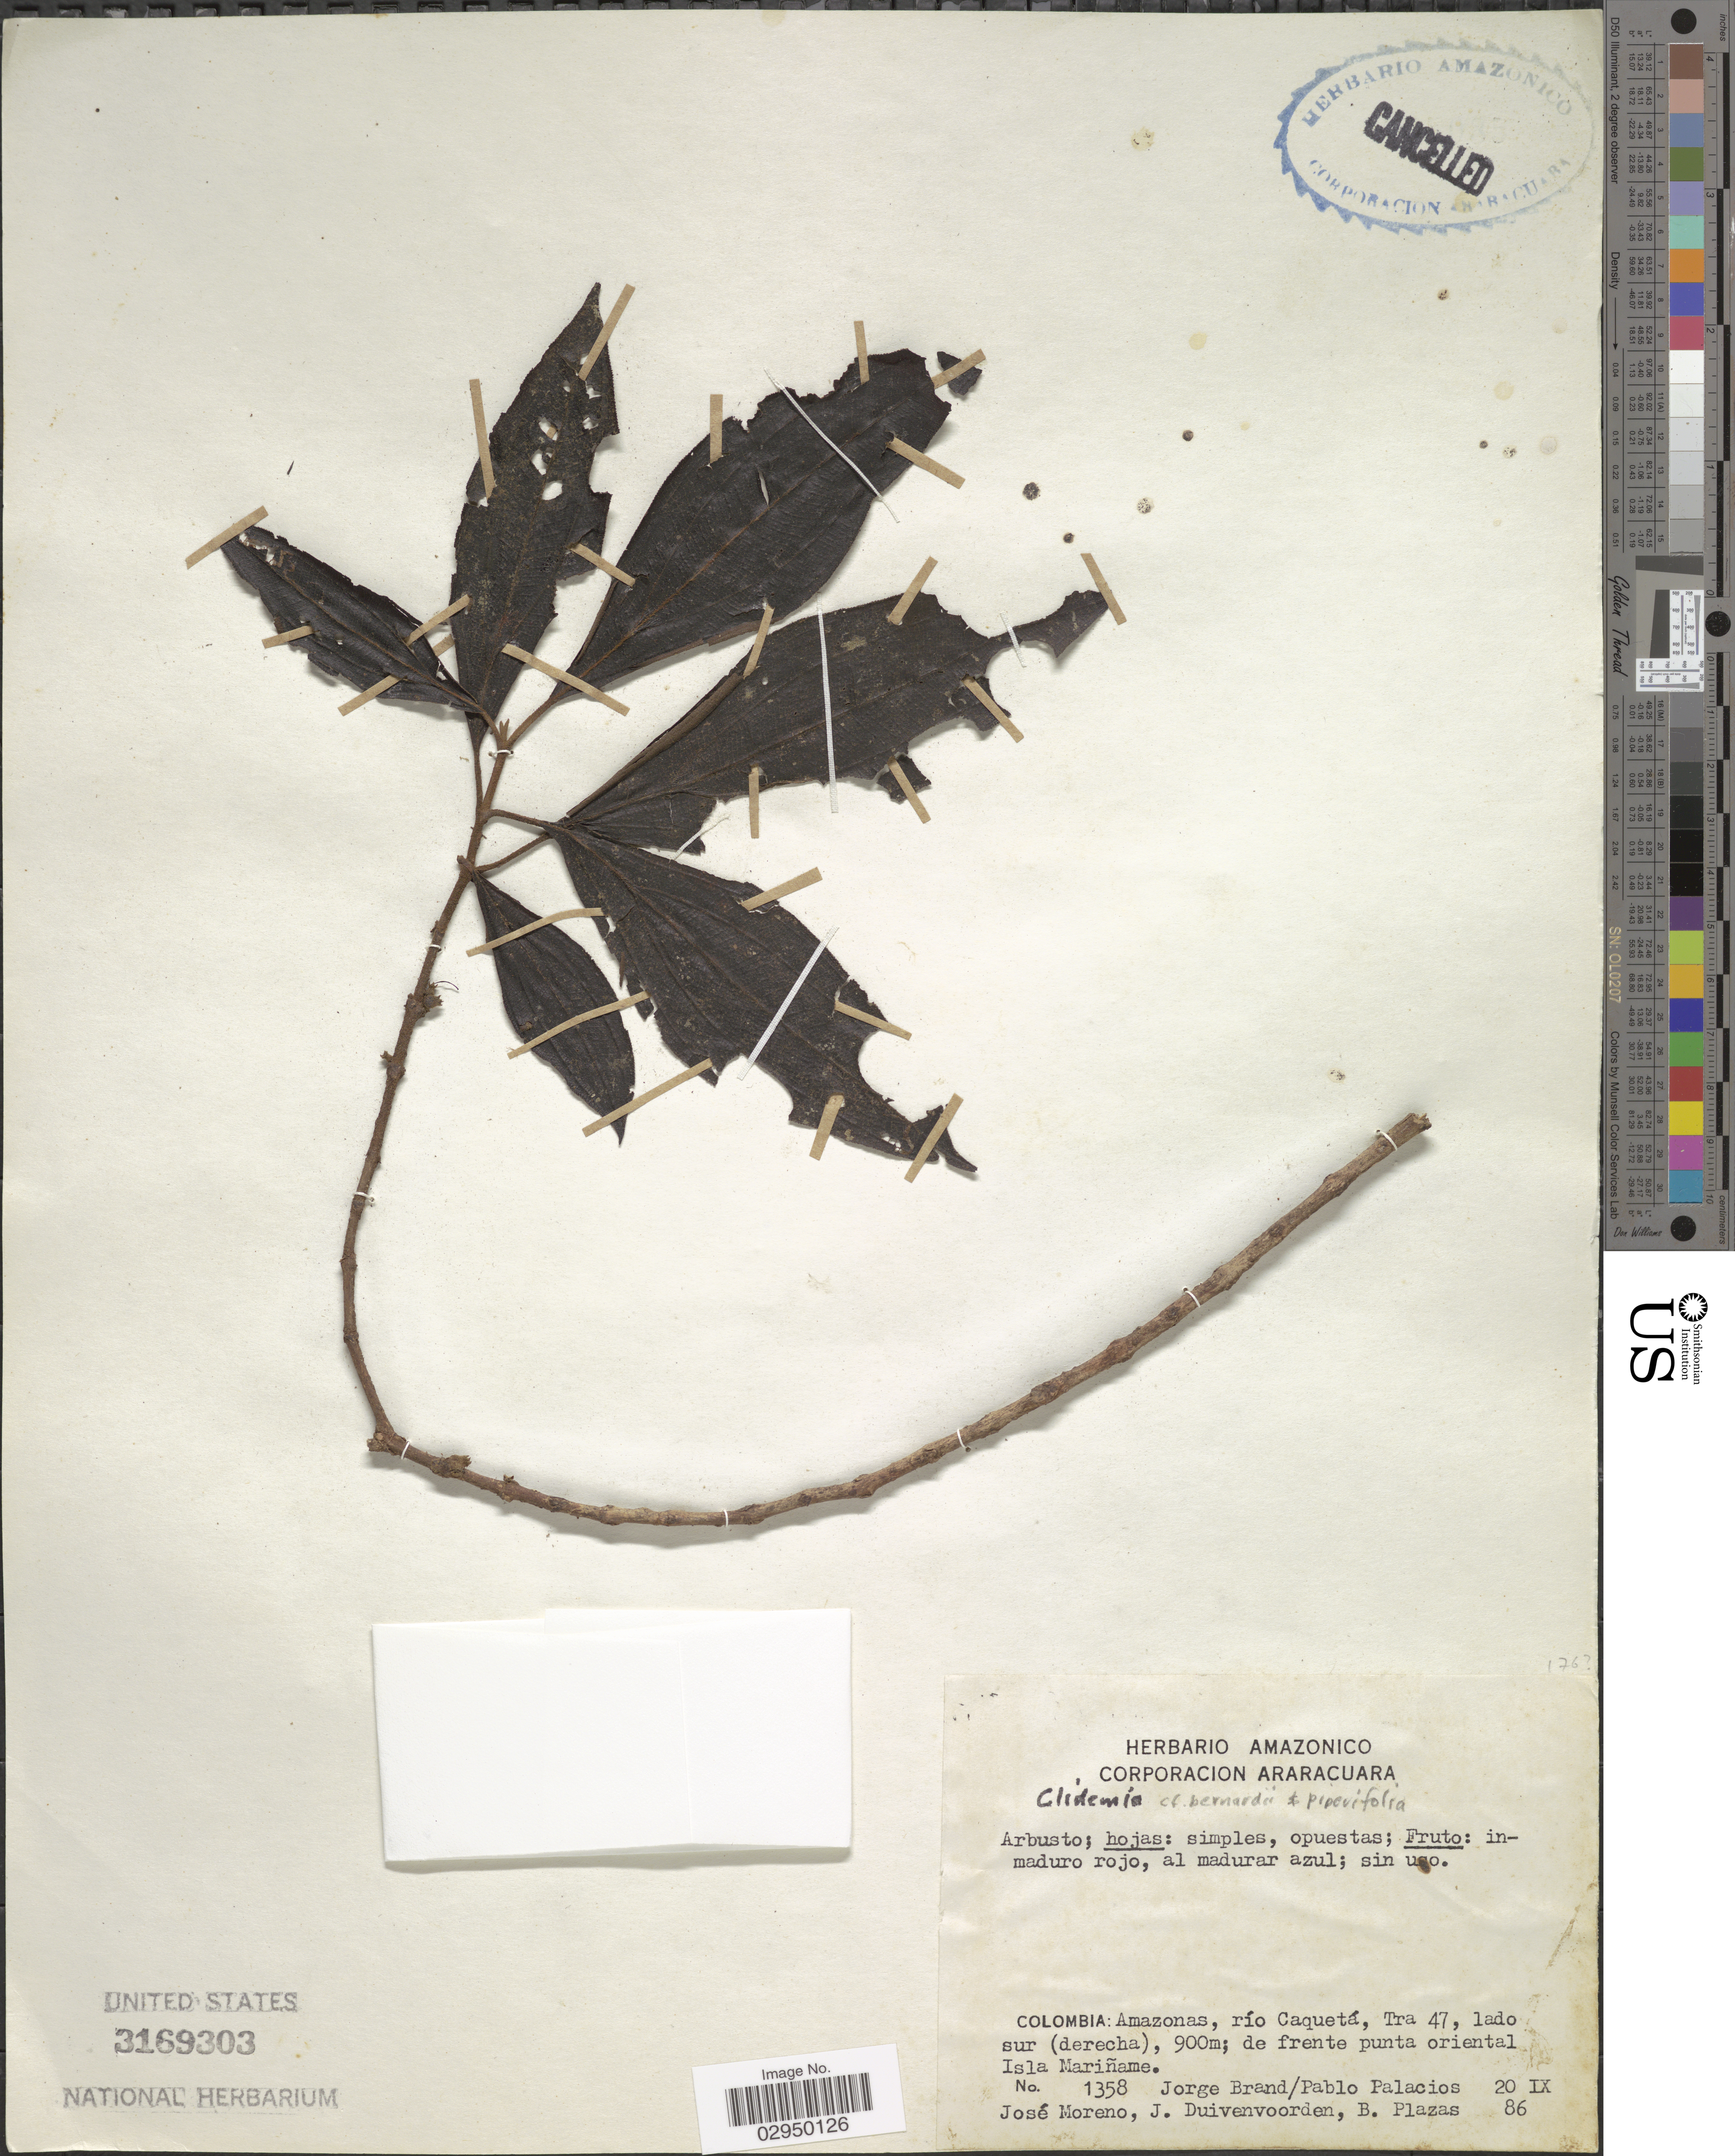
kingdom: Plantae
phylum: Tracheophyta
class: Magnoliopsida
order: Myrtales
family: Melastomataceae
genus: Clidemia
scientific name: Clidemia sp.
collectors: J. Brand, P. Palacios, J. Moreno, J. Duivenvoorden & B. Plazas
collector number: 1358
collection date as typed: Transcribed d/m/y: 20/9/86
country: Colombia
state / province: Amazônas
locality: Río Caquetá, Tra 47, lado sur (derecha); de frente punta oriental Isla Mariñame.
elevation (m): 900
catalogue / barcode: US 3169303